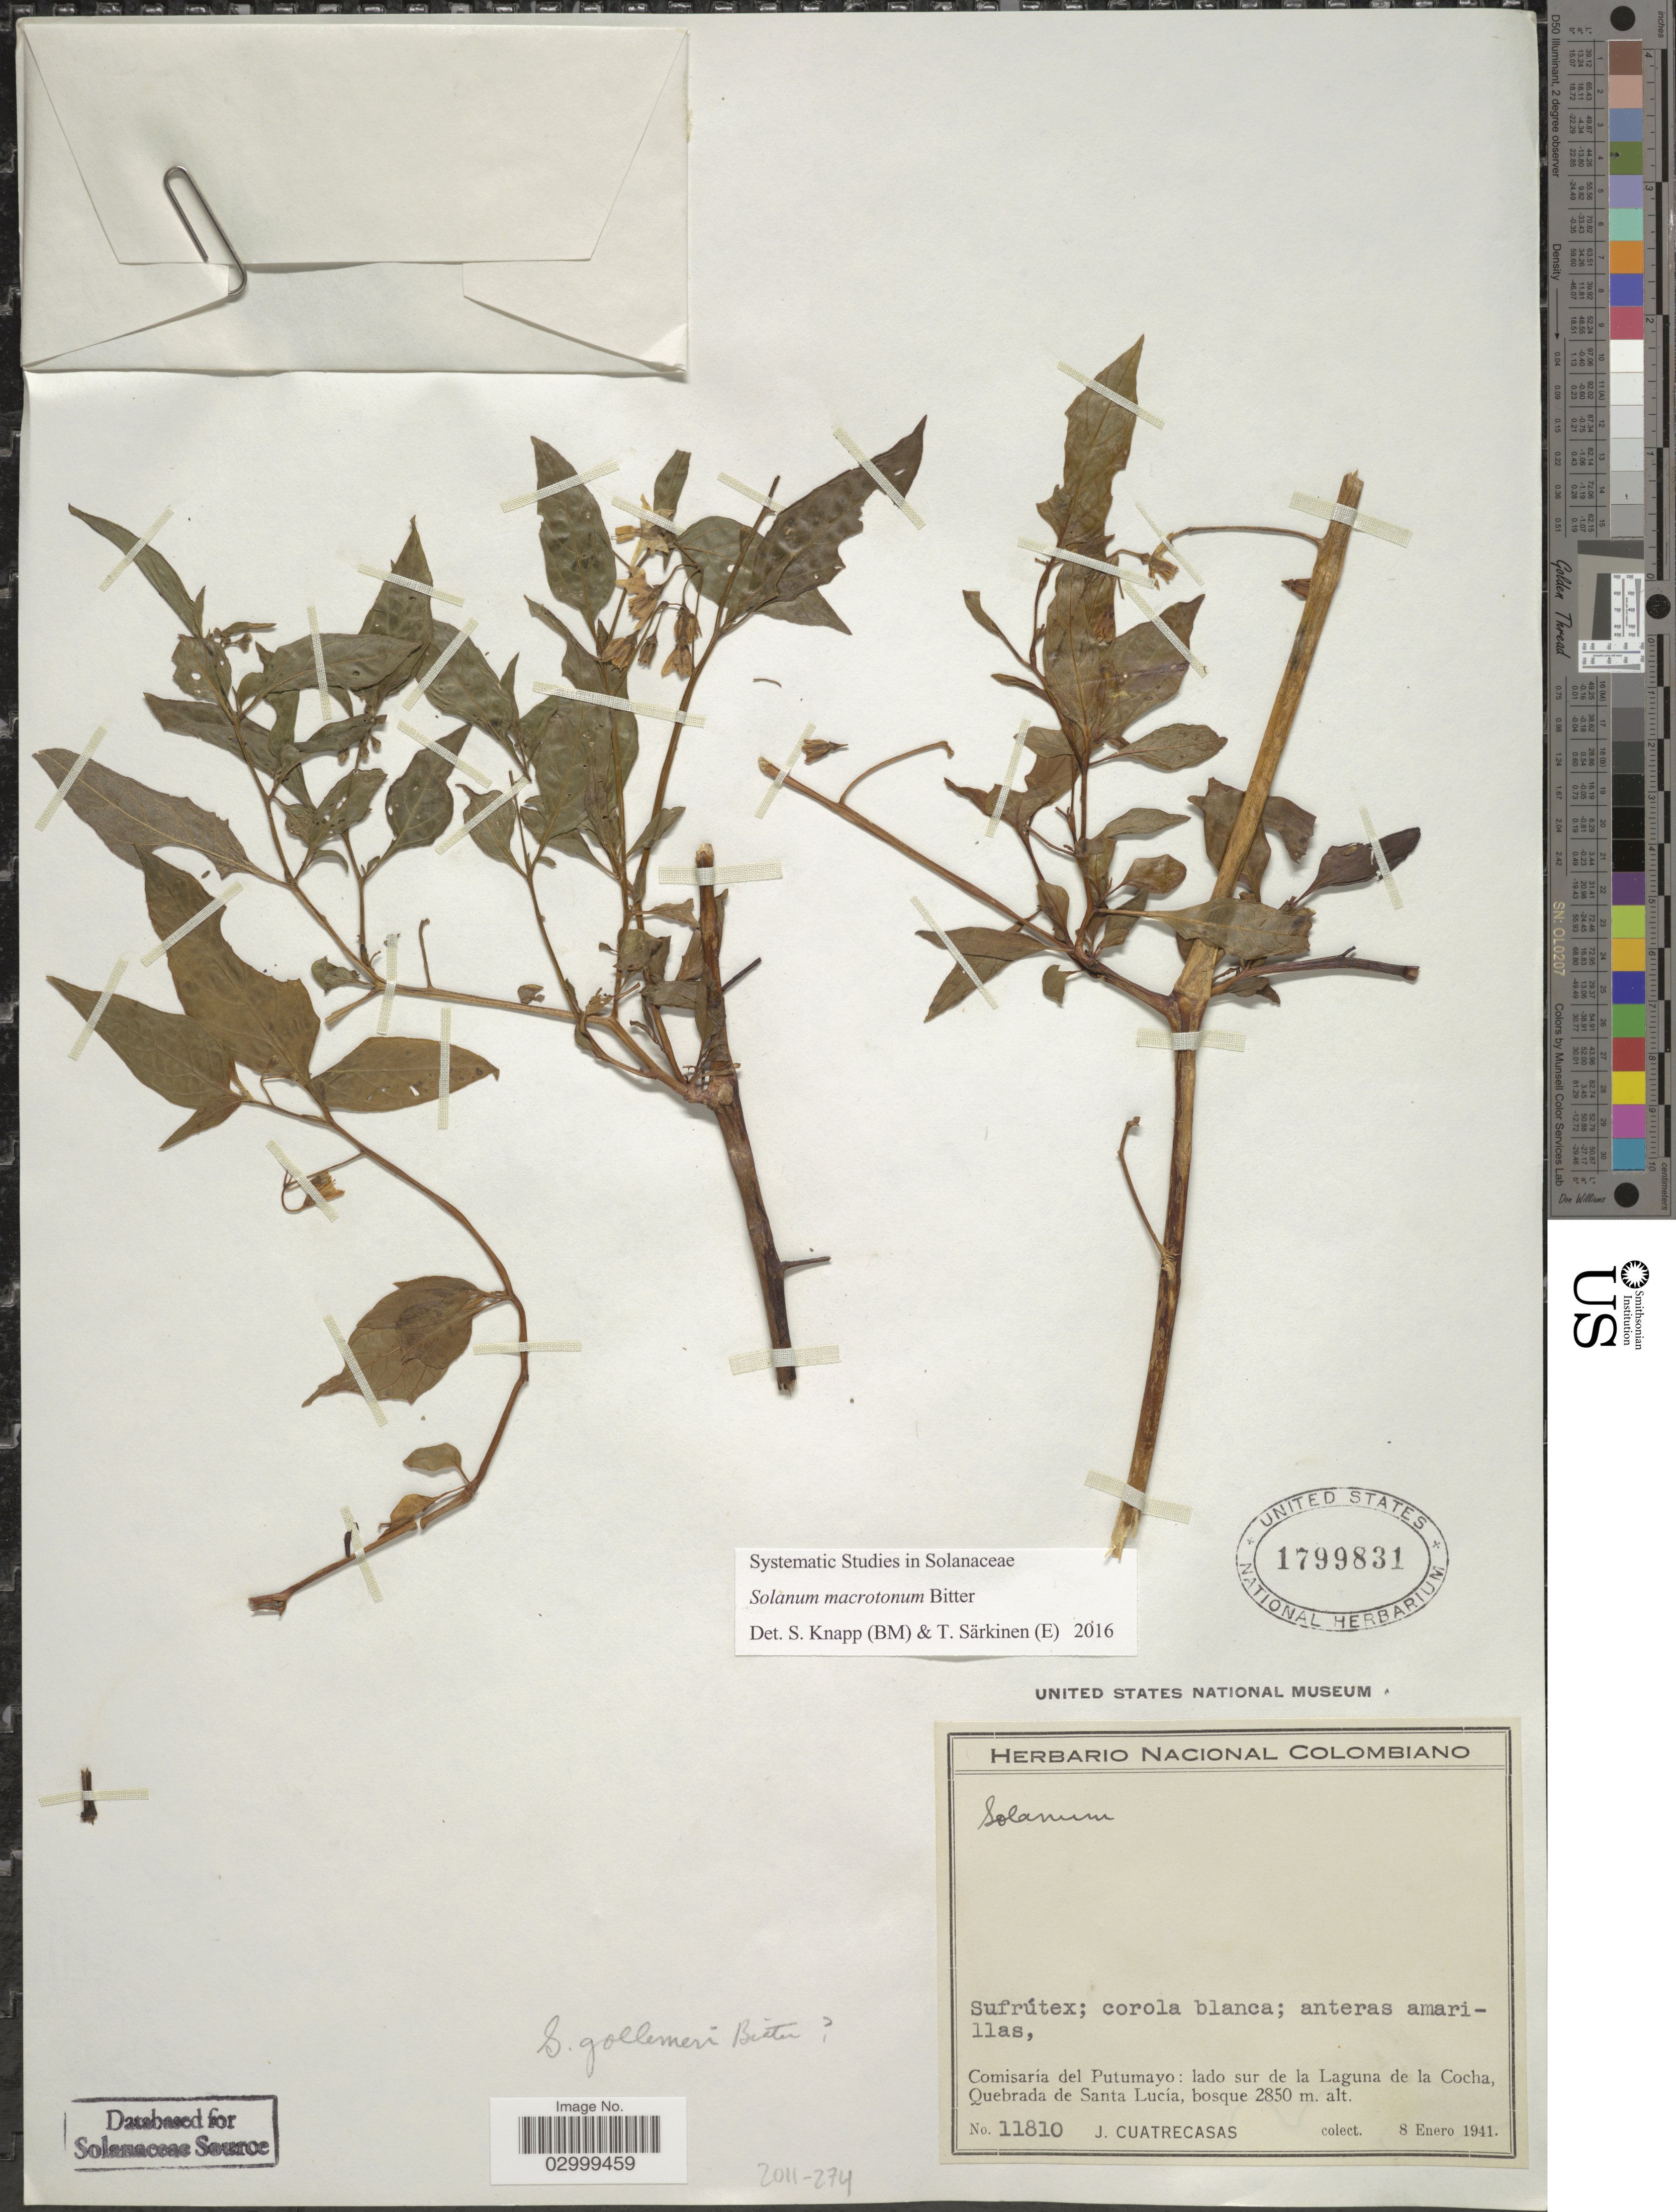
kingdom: Plantae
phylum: Tracheophyta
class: Magnoliopsida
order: Solanales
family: Solanaceae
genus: Solanum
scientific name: Solanum macrotonum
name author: Bitter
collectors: J. Cuatrecasas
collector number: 11810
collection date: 1941-01-08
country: Colombia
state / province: Putumayo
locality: Comisaría del Putumayo: lado sur de la Laguna de la Cocha, Quebrada de Santa Lucía.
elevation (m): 2850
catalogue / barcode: US 1799831